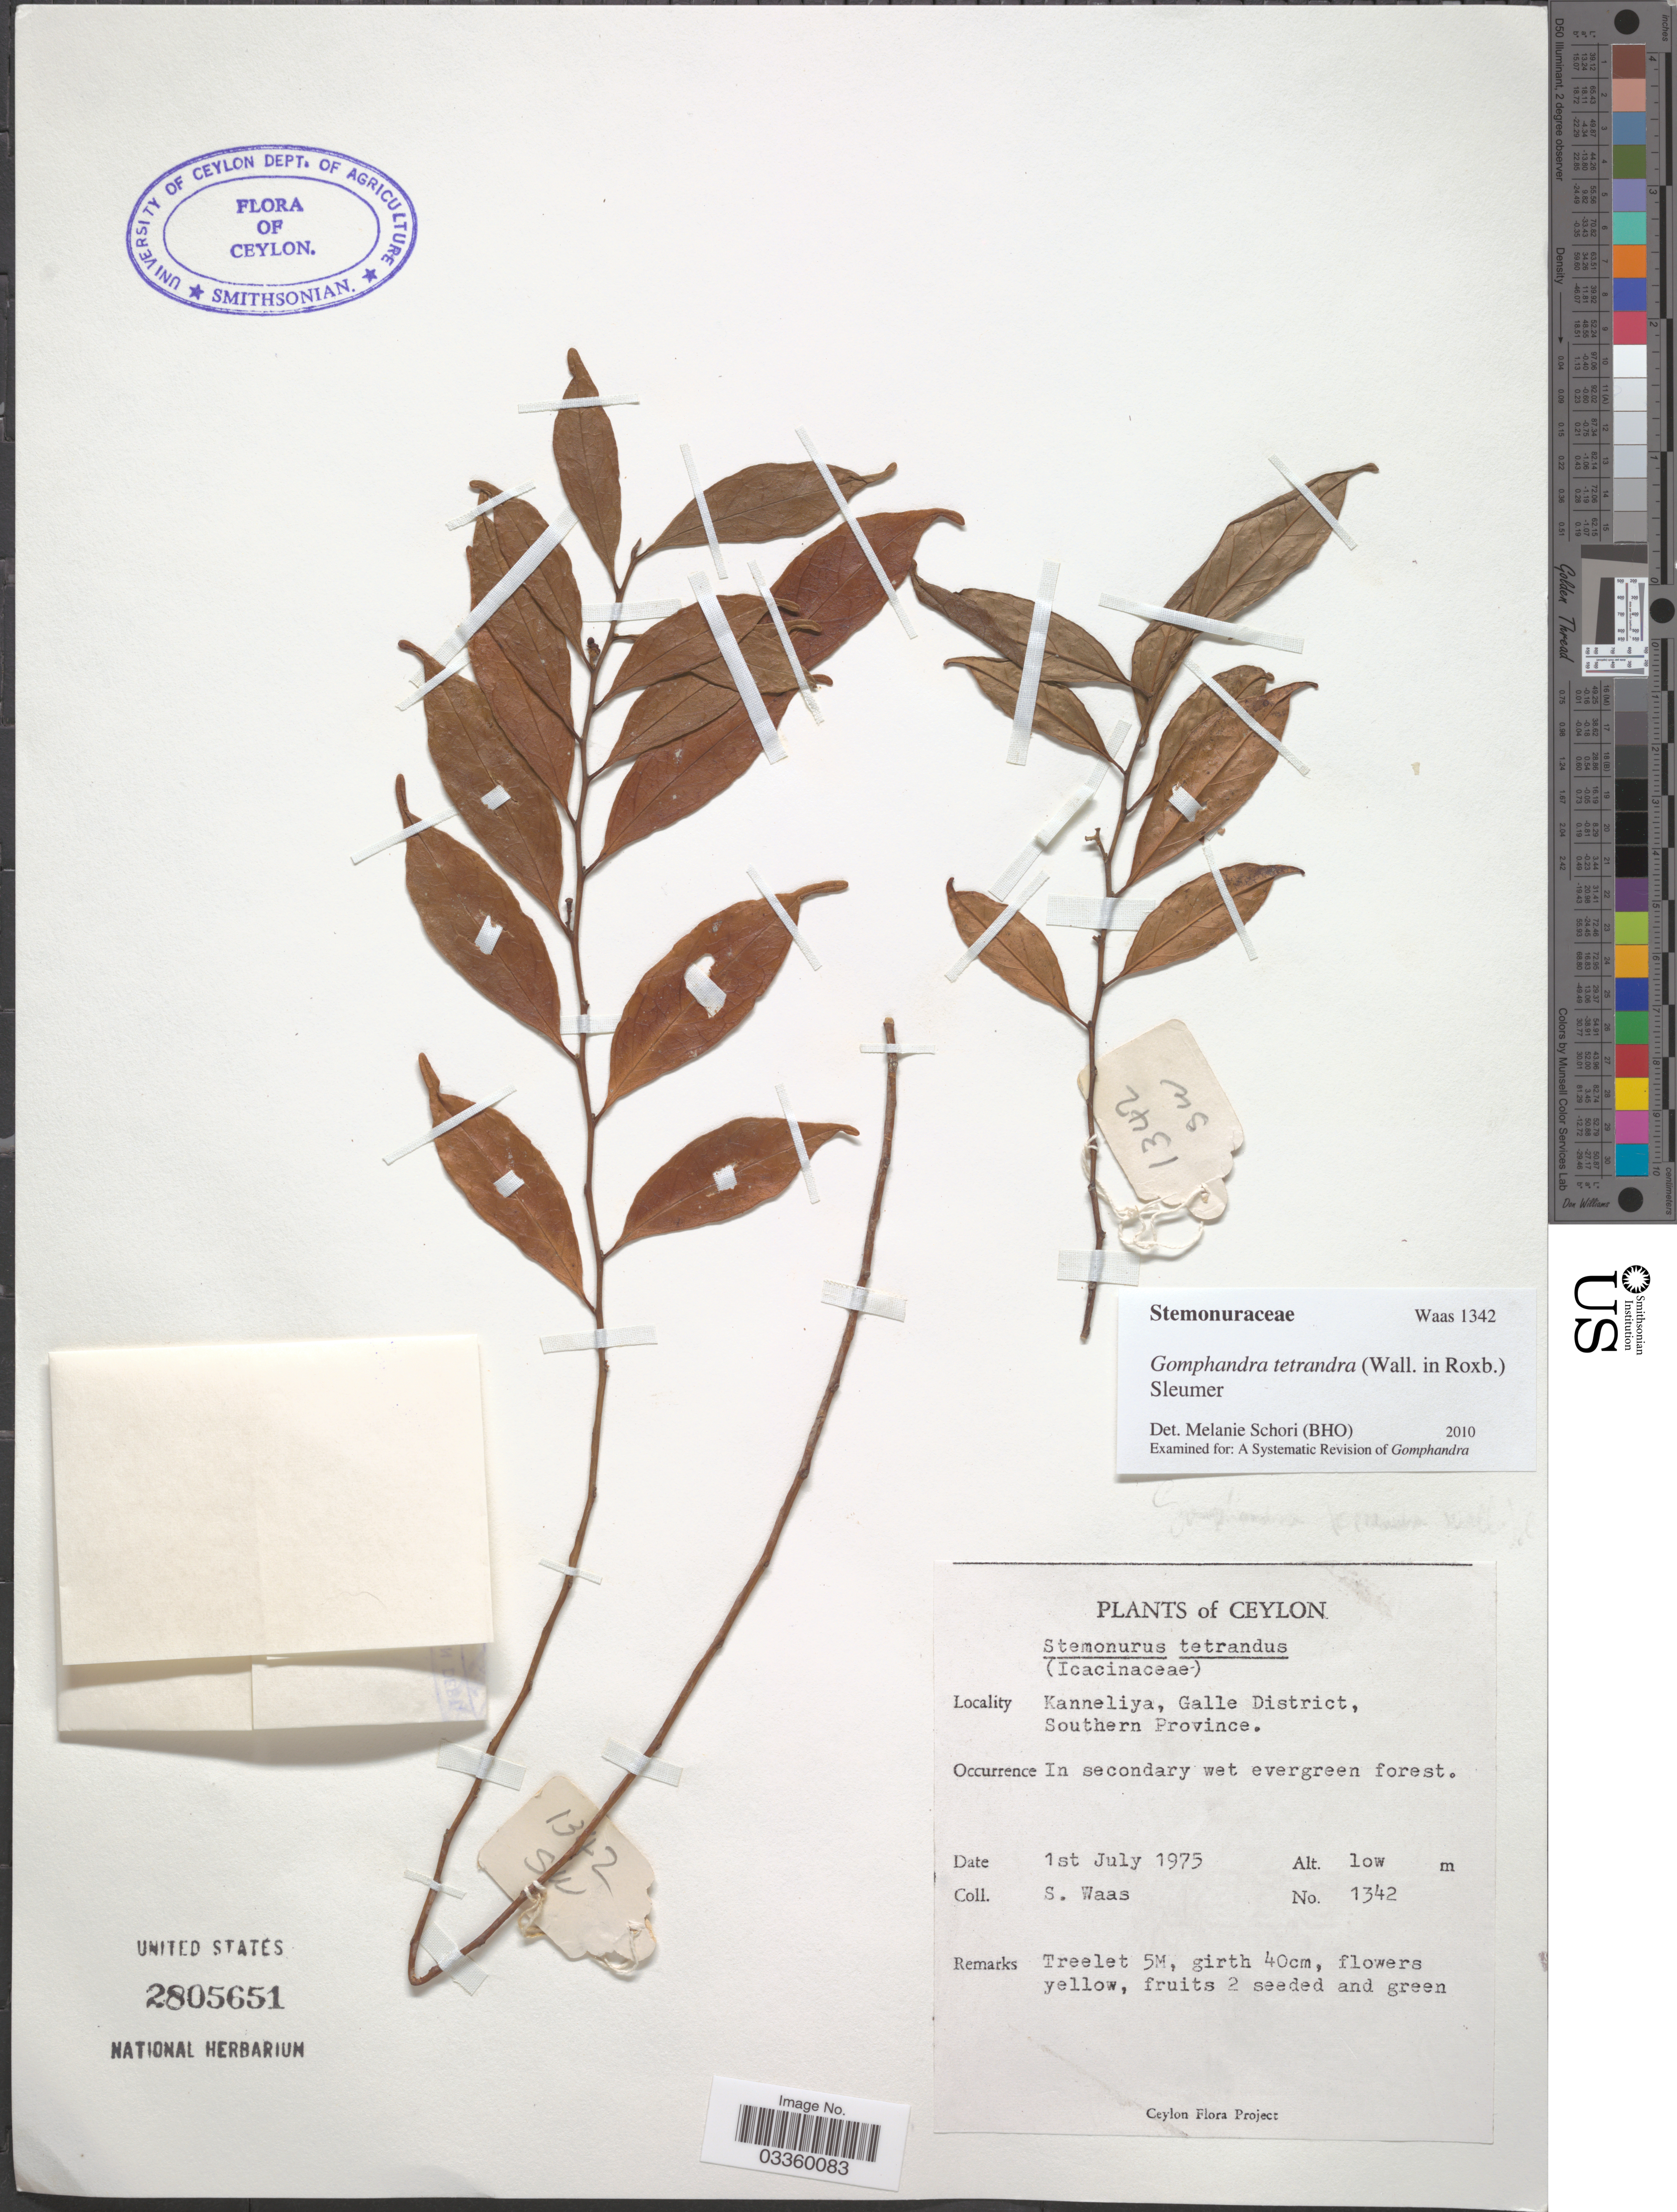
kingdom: Plantae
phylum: Tracheophyta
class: Magnoliopsida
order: Cardiopteridales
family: Stemonuraceae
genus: Gomphandra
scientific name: Gomphandra tetrandra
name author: (Wall.) Sleumer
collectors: S. Waas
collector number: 1342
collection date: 1975-07-01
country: Sri Lanka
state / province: Southern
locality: Ceylon. Kanneliya, Galle District.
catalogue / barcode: US 2805651